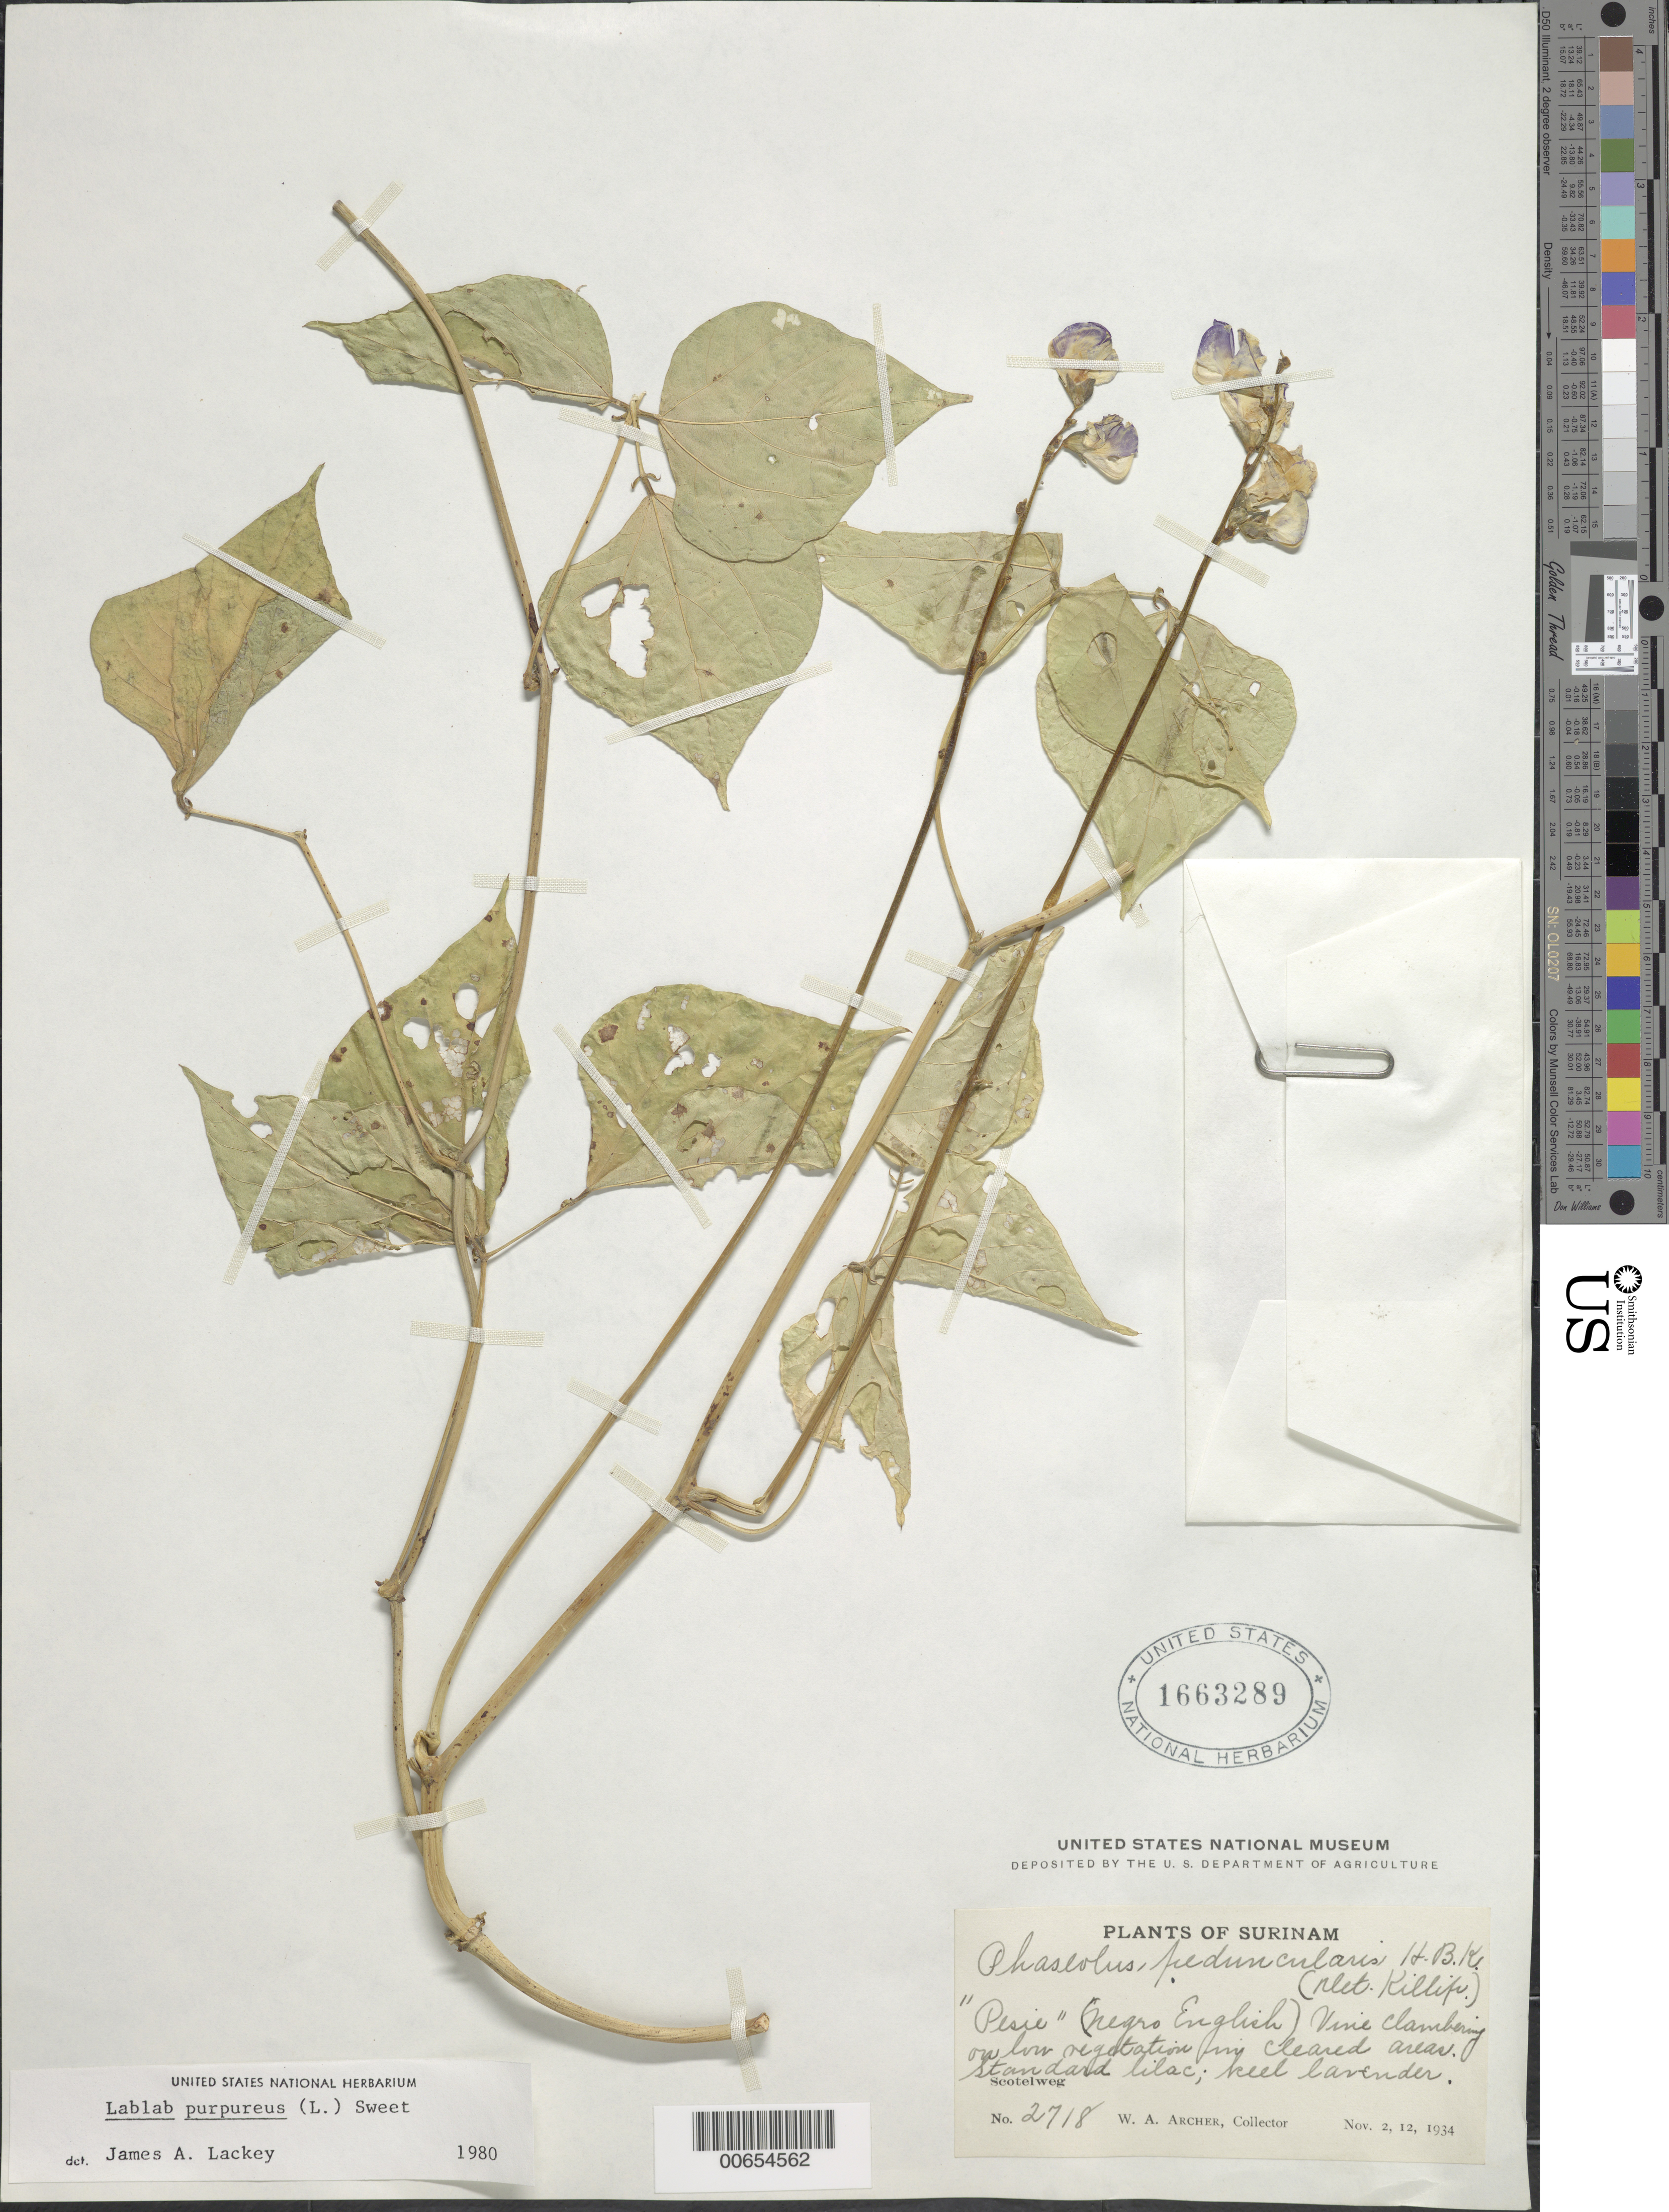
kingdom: Plantae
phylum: Tracheophyta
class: Magnoliopsida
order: Fabales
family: Fabaceae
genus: Lablab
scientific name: Lablab purpureus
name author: (L.) Sweet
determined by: Lackey, James A.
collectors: W. A. Archer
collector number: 2718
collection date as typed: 2-Nov-34 or 12-Nov-34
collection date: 1934-11-02 or 1934-11-12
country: Suriname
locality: Scotelweg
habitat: Cleared areas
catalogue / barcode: US 1663289